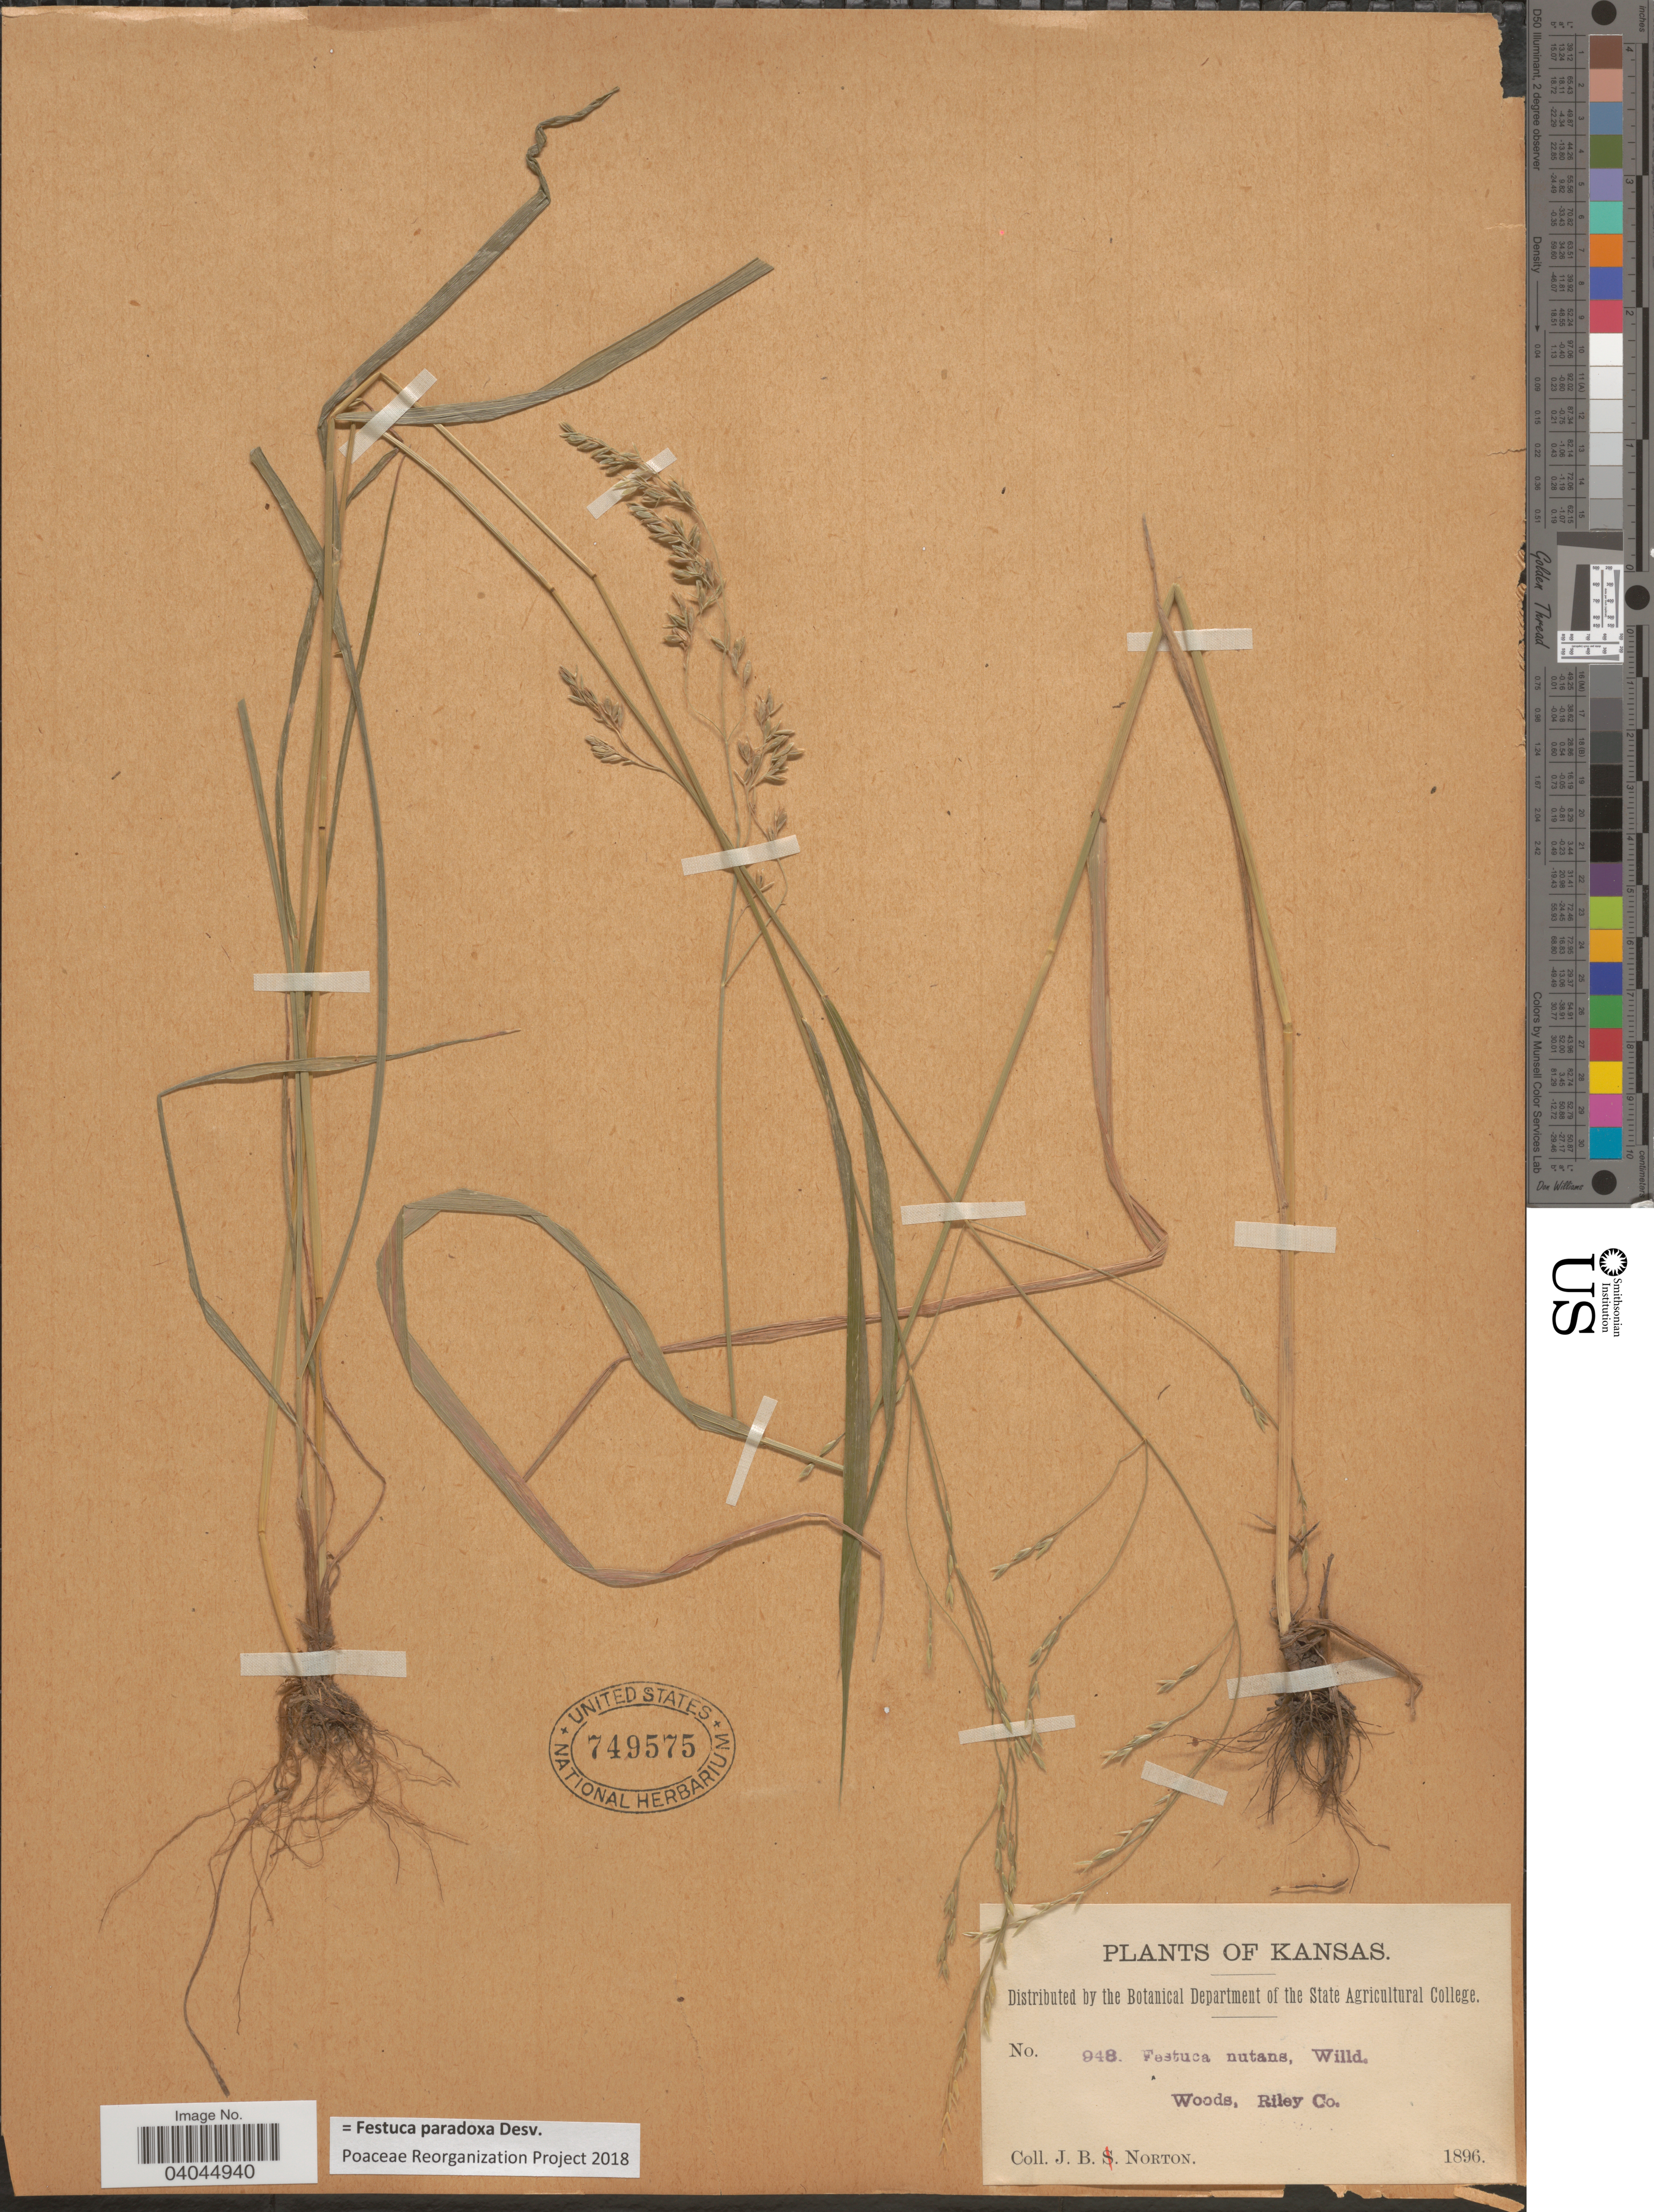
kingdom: Plantae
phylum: Tracheophyta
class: Liliopsida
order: Poales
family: Poaceae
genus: Festuca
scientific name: Festuca paradoxa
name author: Desv.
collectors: J. B. Norton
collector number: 948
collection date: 1896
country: United States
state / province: Kansas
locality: Woods, Riley Co.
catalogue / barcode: US 749575